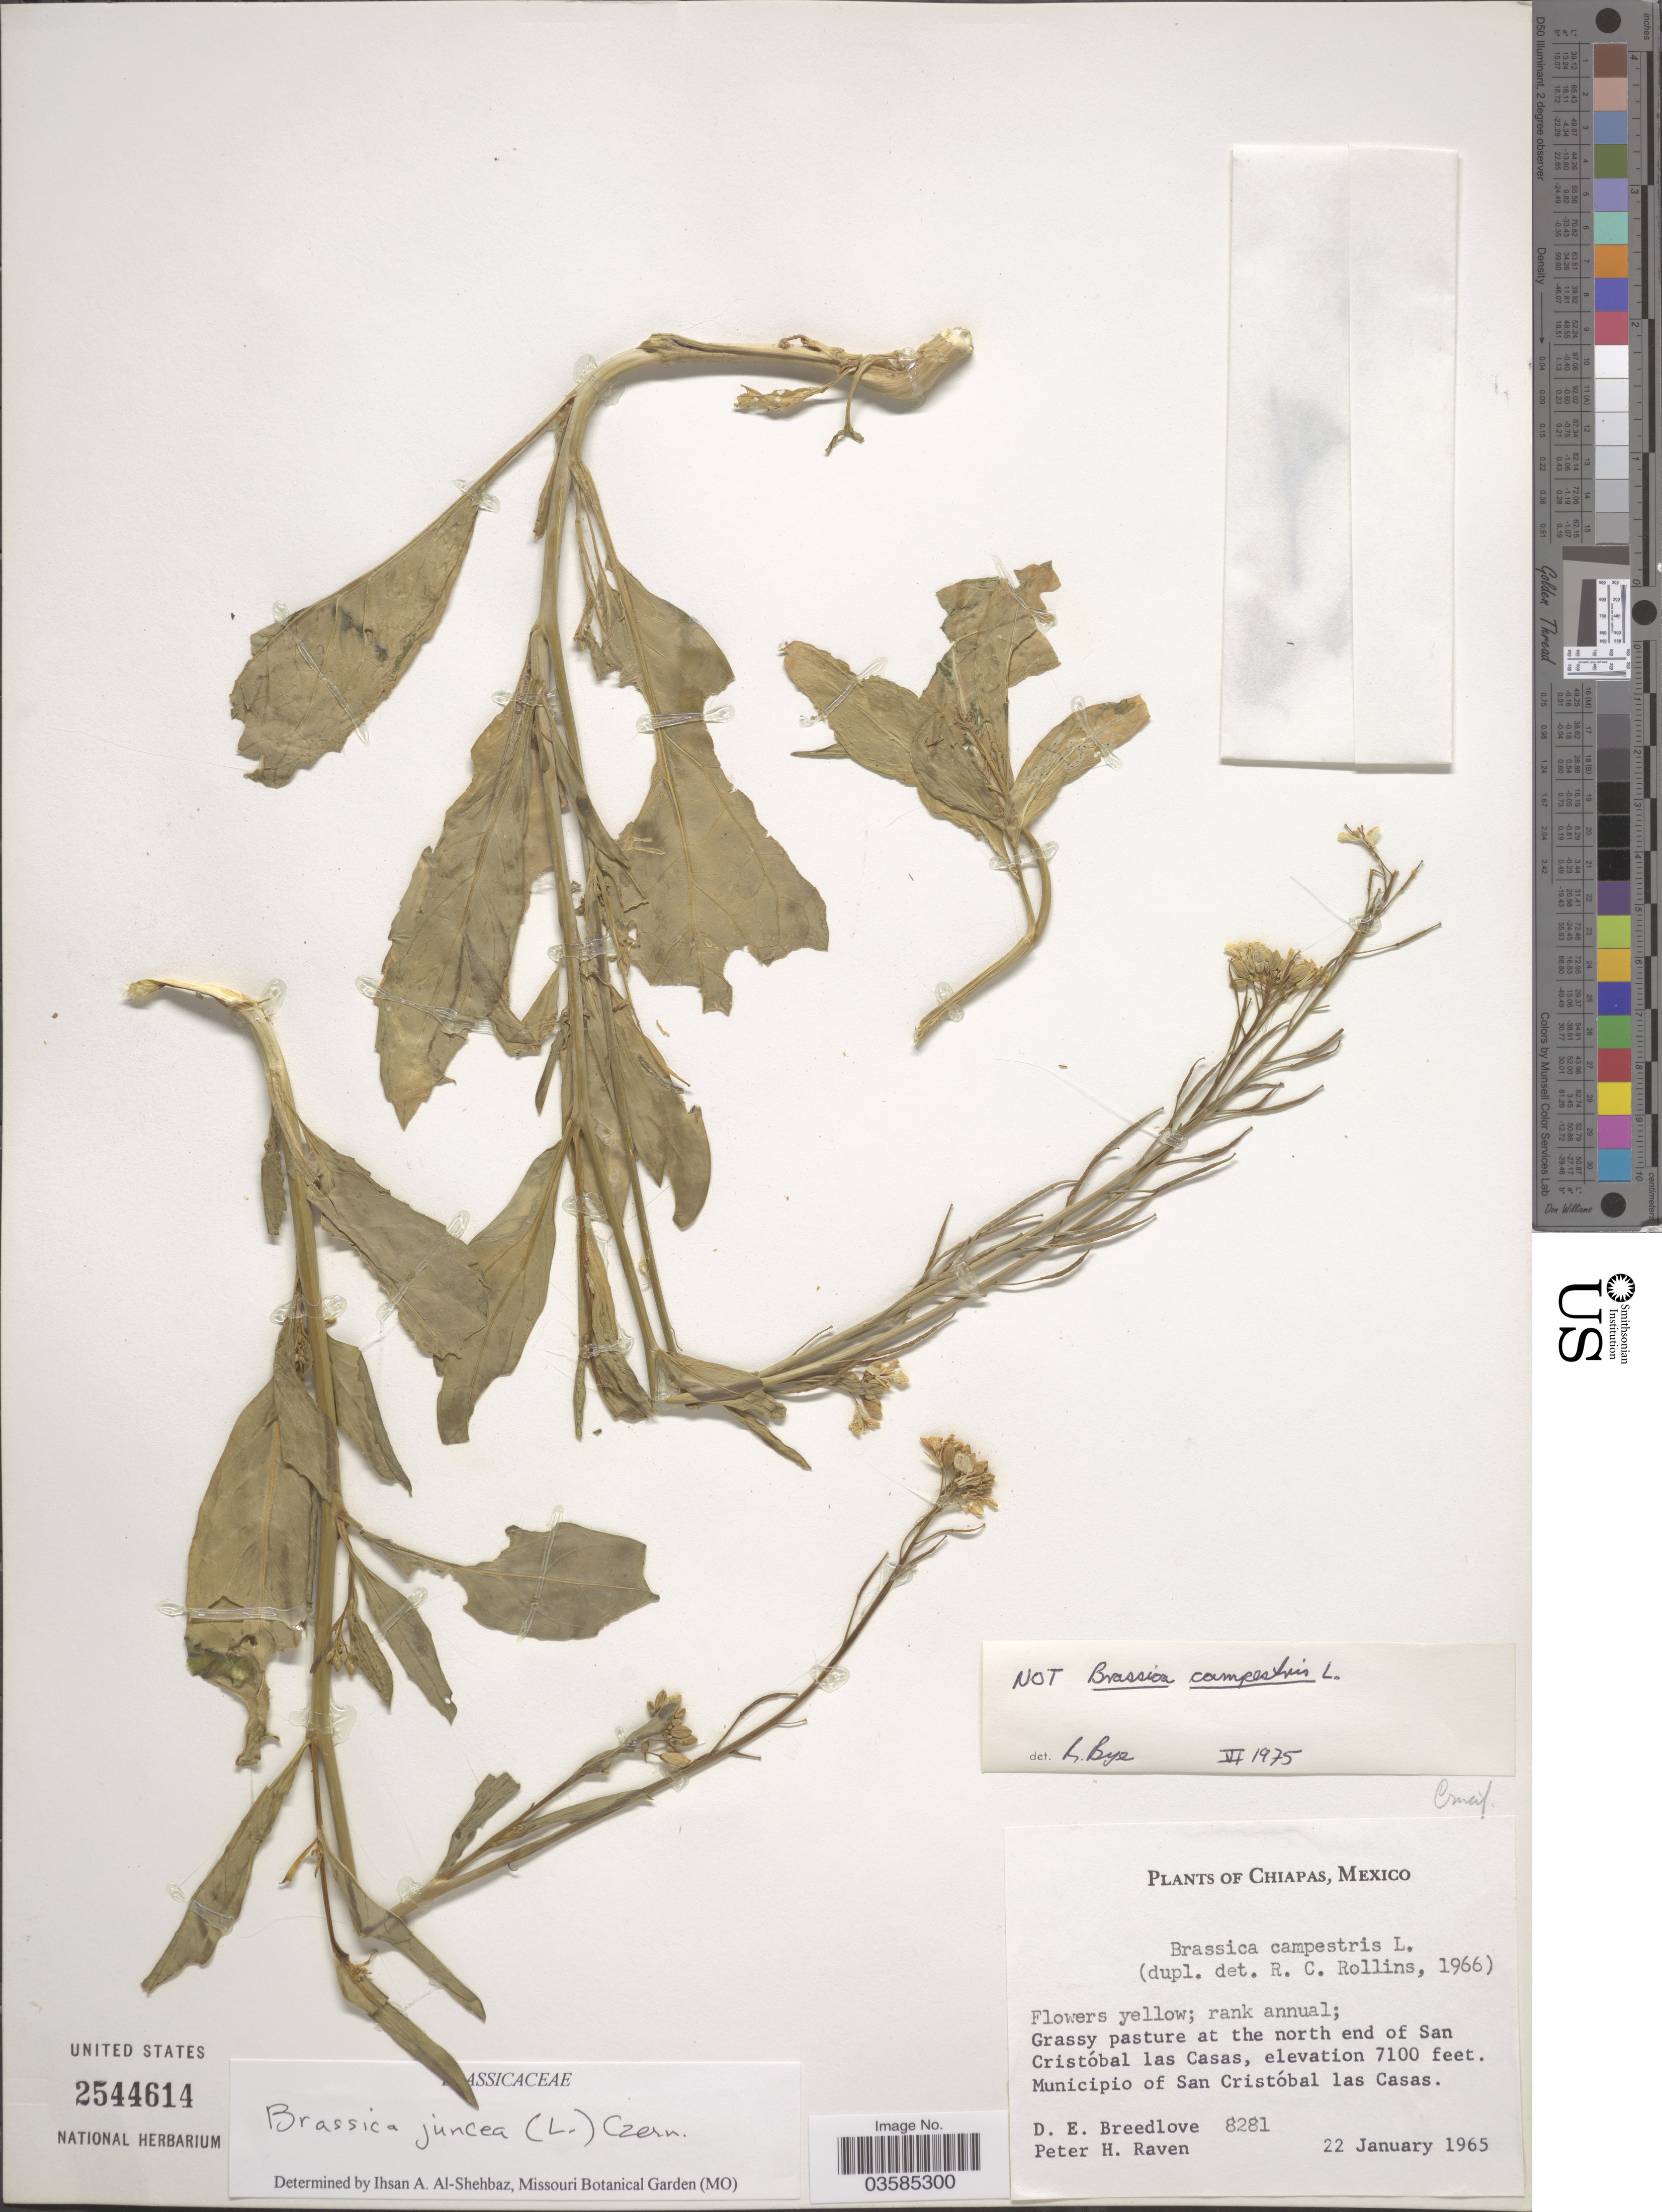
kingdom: Plantae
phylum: Tracheophyta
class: Magnoliopsida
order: Brassicales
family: Brassicaceae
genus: Brassica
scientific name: Brassica juncea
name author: (L.) Czern.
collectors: D. E. Breedlove & P. Raven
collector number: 8281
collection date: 1965-01-22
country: Mexico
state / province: Chiapas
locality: Grassy pasture at the north end of San Cristóbal las Casas. Municipio of San Cristóbal las Casas.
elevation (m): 2164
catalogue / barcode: US 2544614